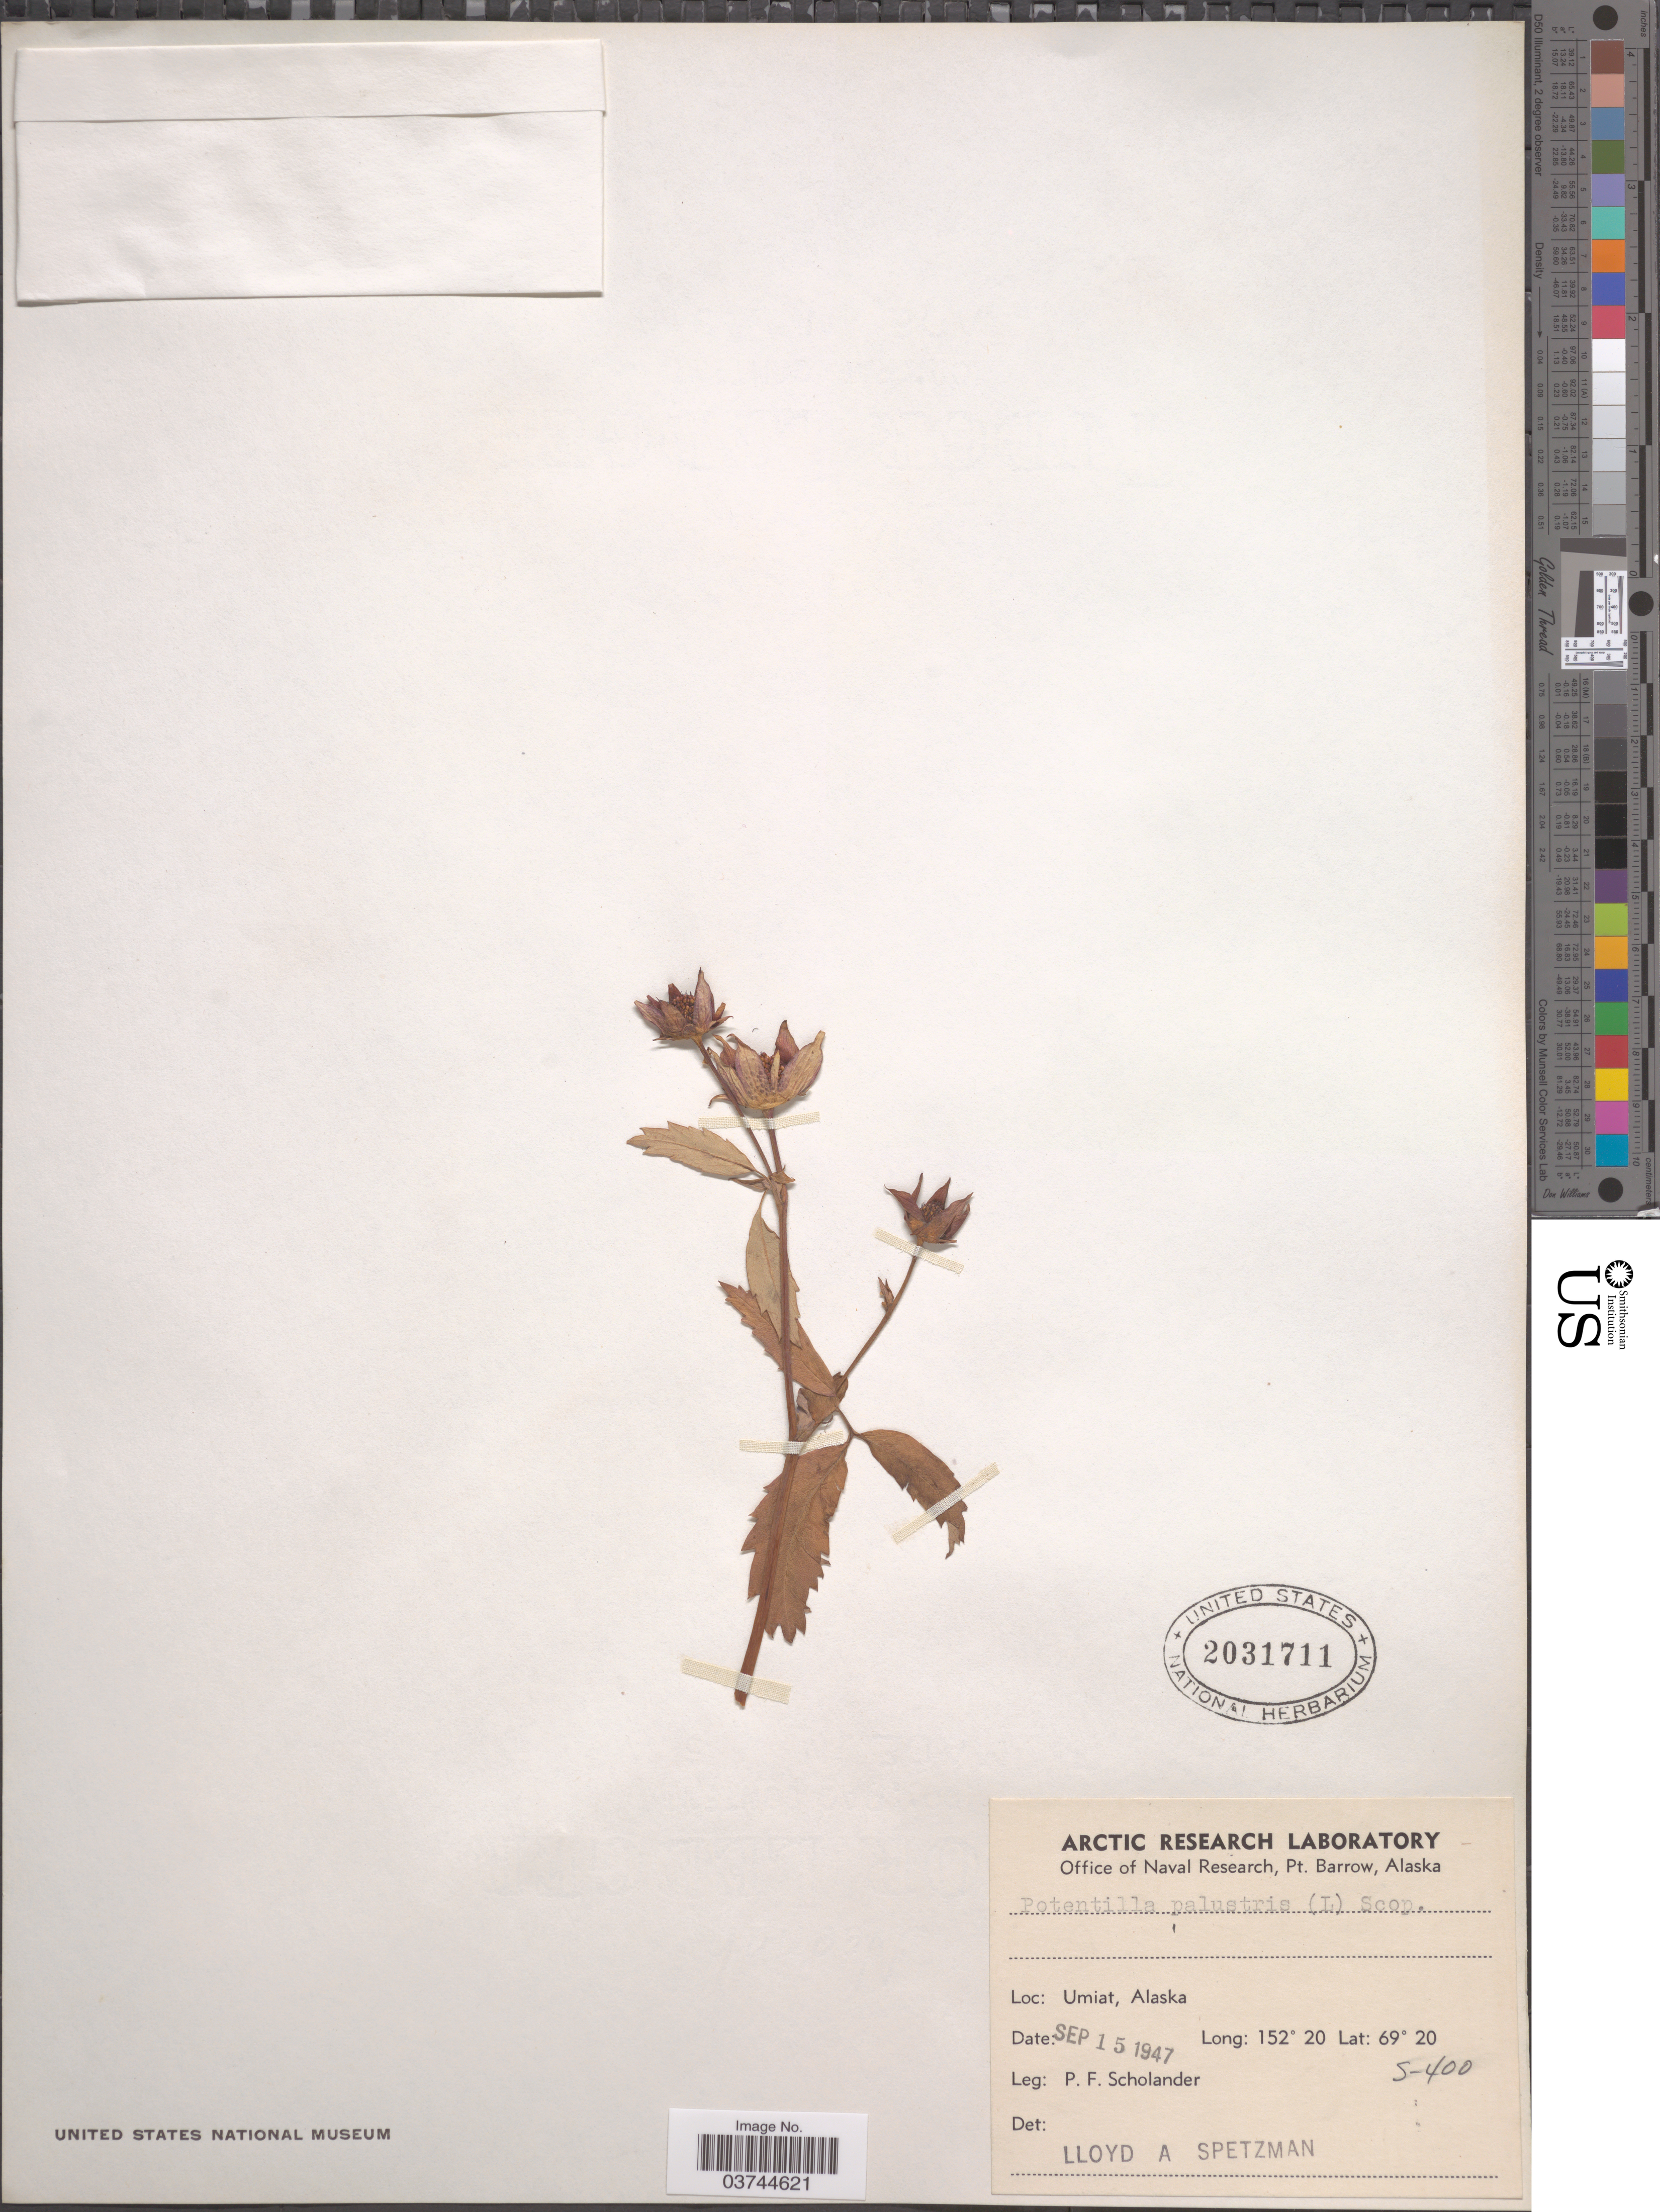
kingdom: Plantae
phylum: Tracheophyta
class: Magnoliopsida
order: Rosales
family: Rosaceae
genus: Comarum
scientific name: Comarum palustre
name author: L.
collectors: P. Scholander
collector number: S-400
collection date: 1947-09-15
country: United States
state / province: Alaska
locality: Umiat.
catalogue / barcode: US 2031711